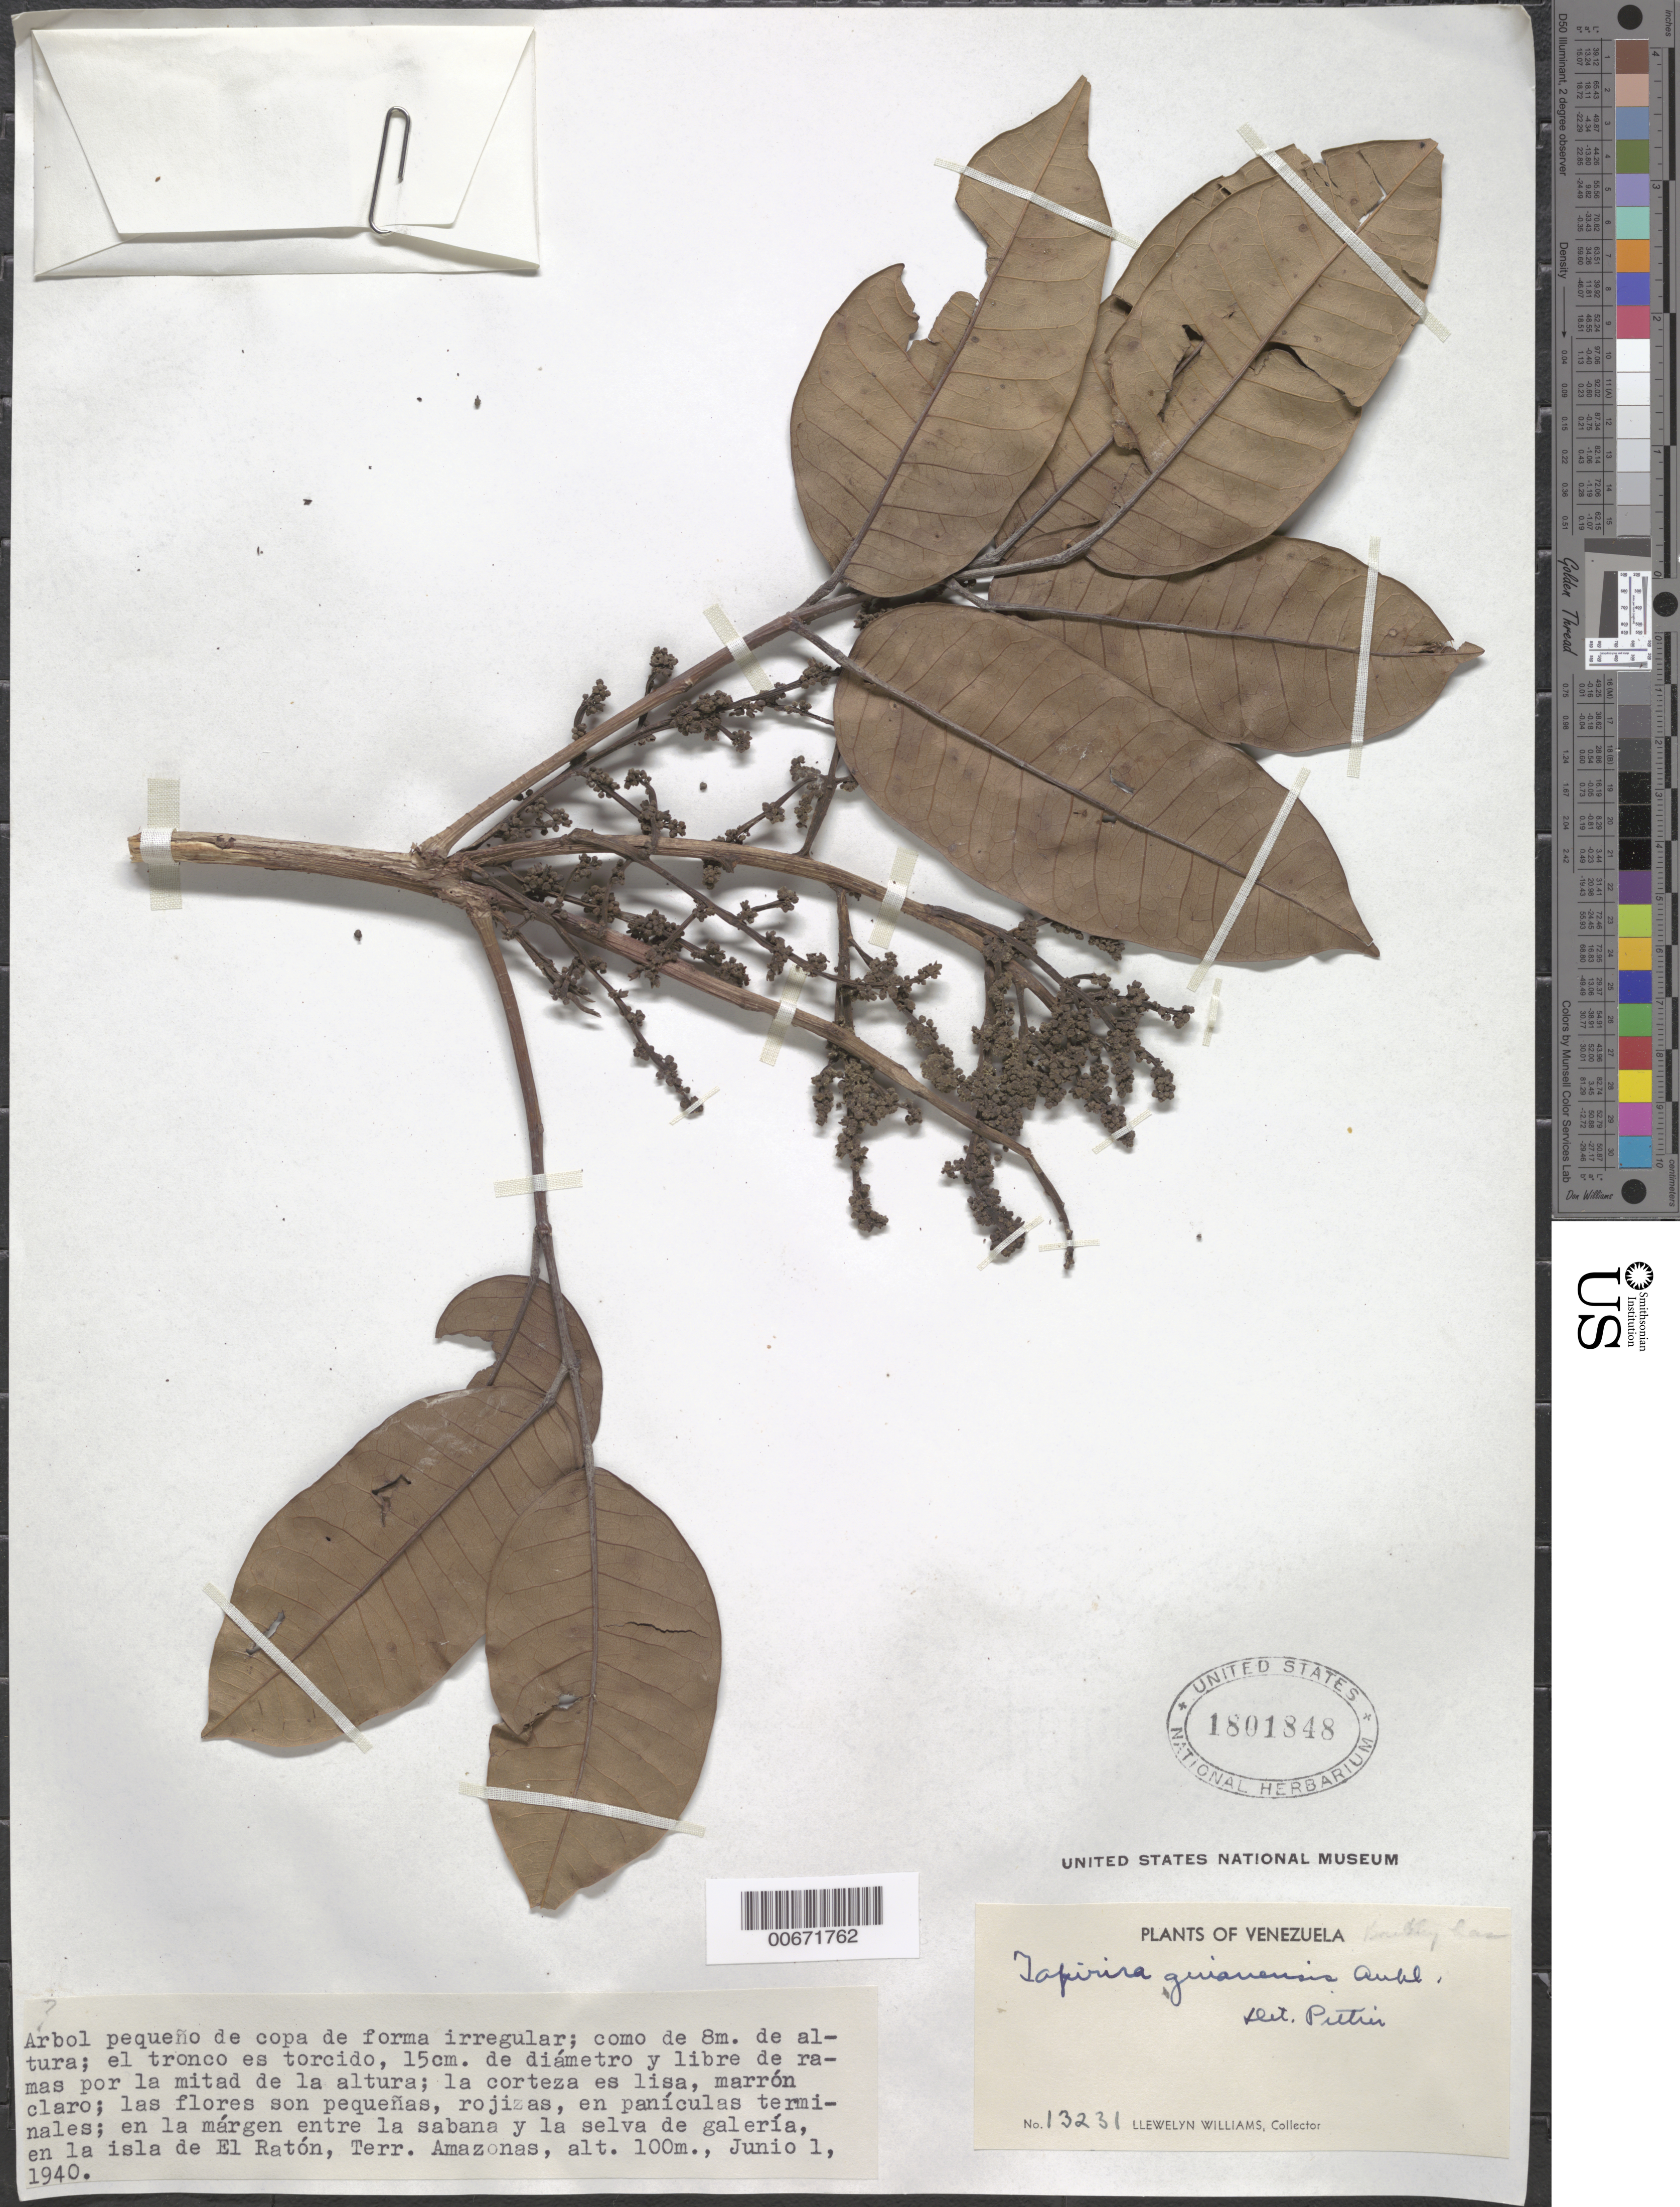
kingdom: Plantae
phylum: Tracheophyta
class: Magnoliopsida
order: Sapindales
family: Burseraceae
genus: Trattinnickia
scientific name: Trattinnickia sp.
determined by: Mitchell, J. D.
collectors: Ll. Williams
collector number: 13231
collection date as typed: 1-Jun-40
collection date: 1940-06-01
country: Venezuela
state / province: Amazonas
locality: Isla de El Ratón, Alto Orinoco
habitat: Border between gallery forest and savannah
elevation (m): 100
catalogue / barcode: US 1801848